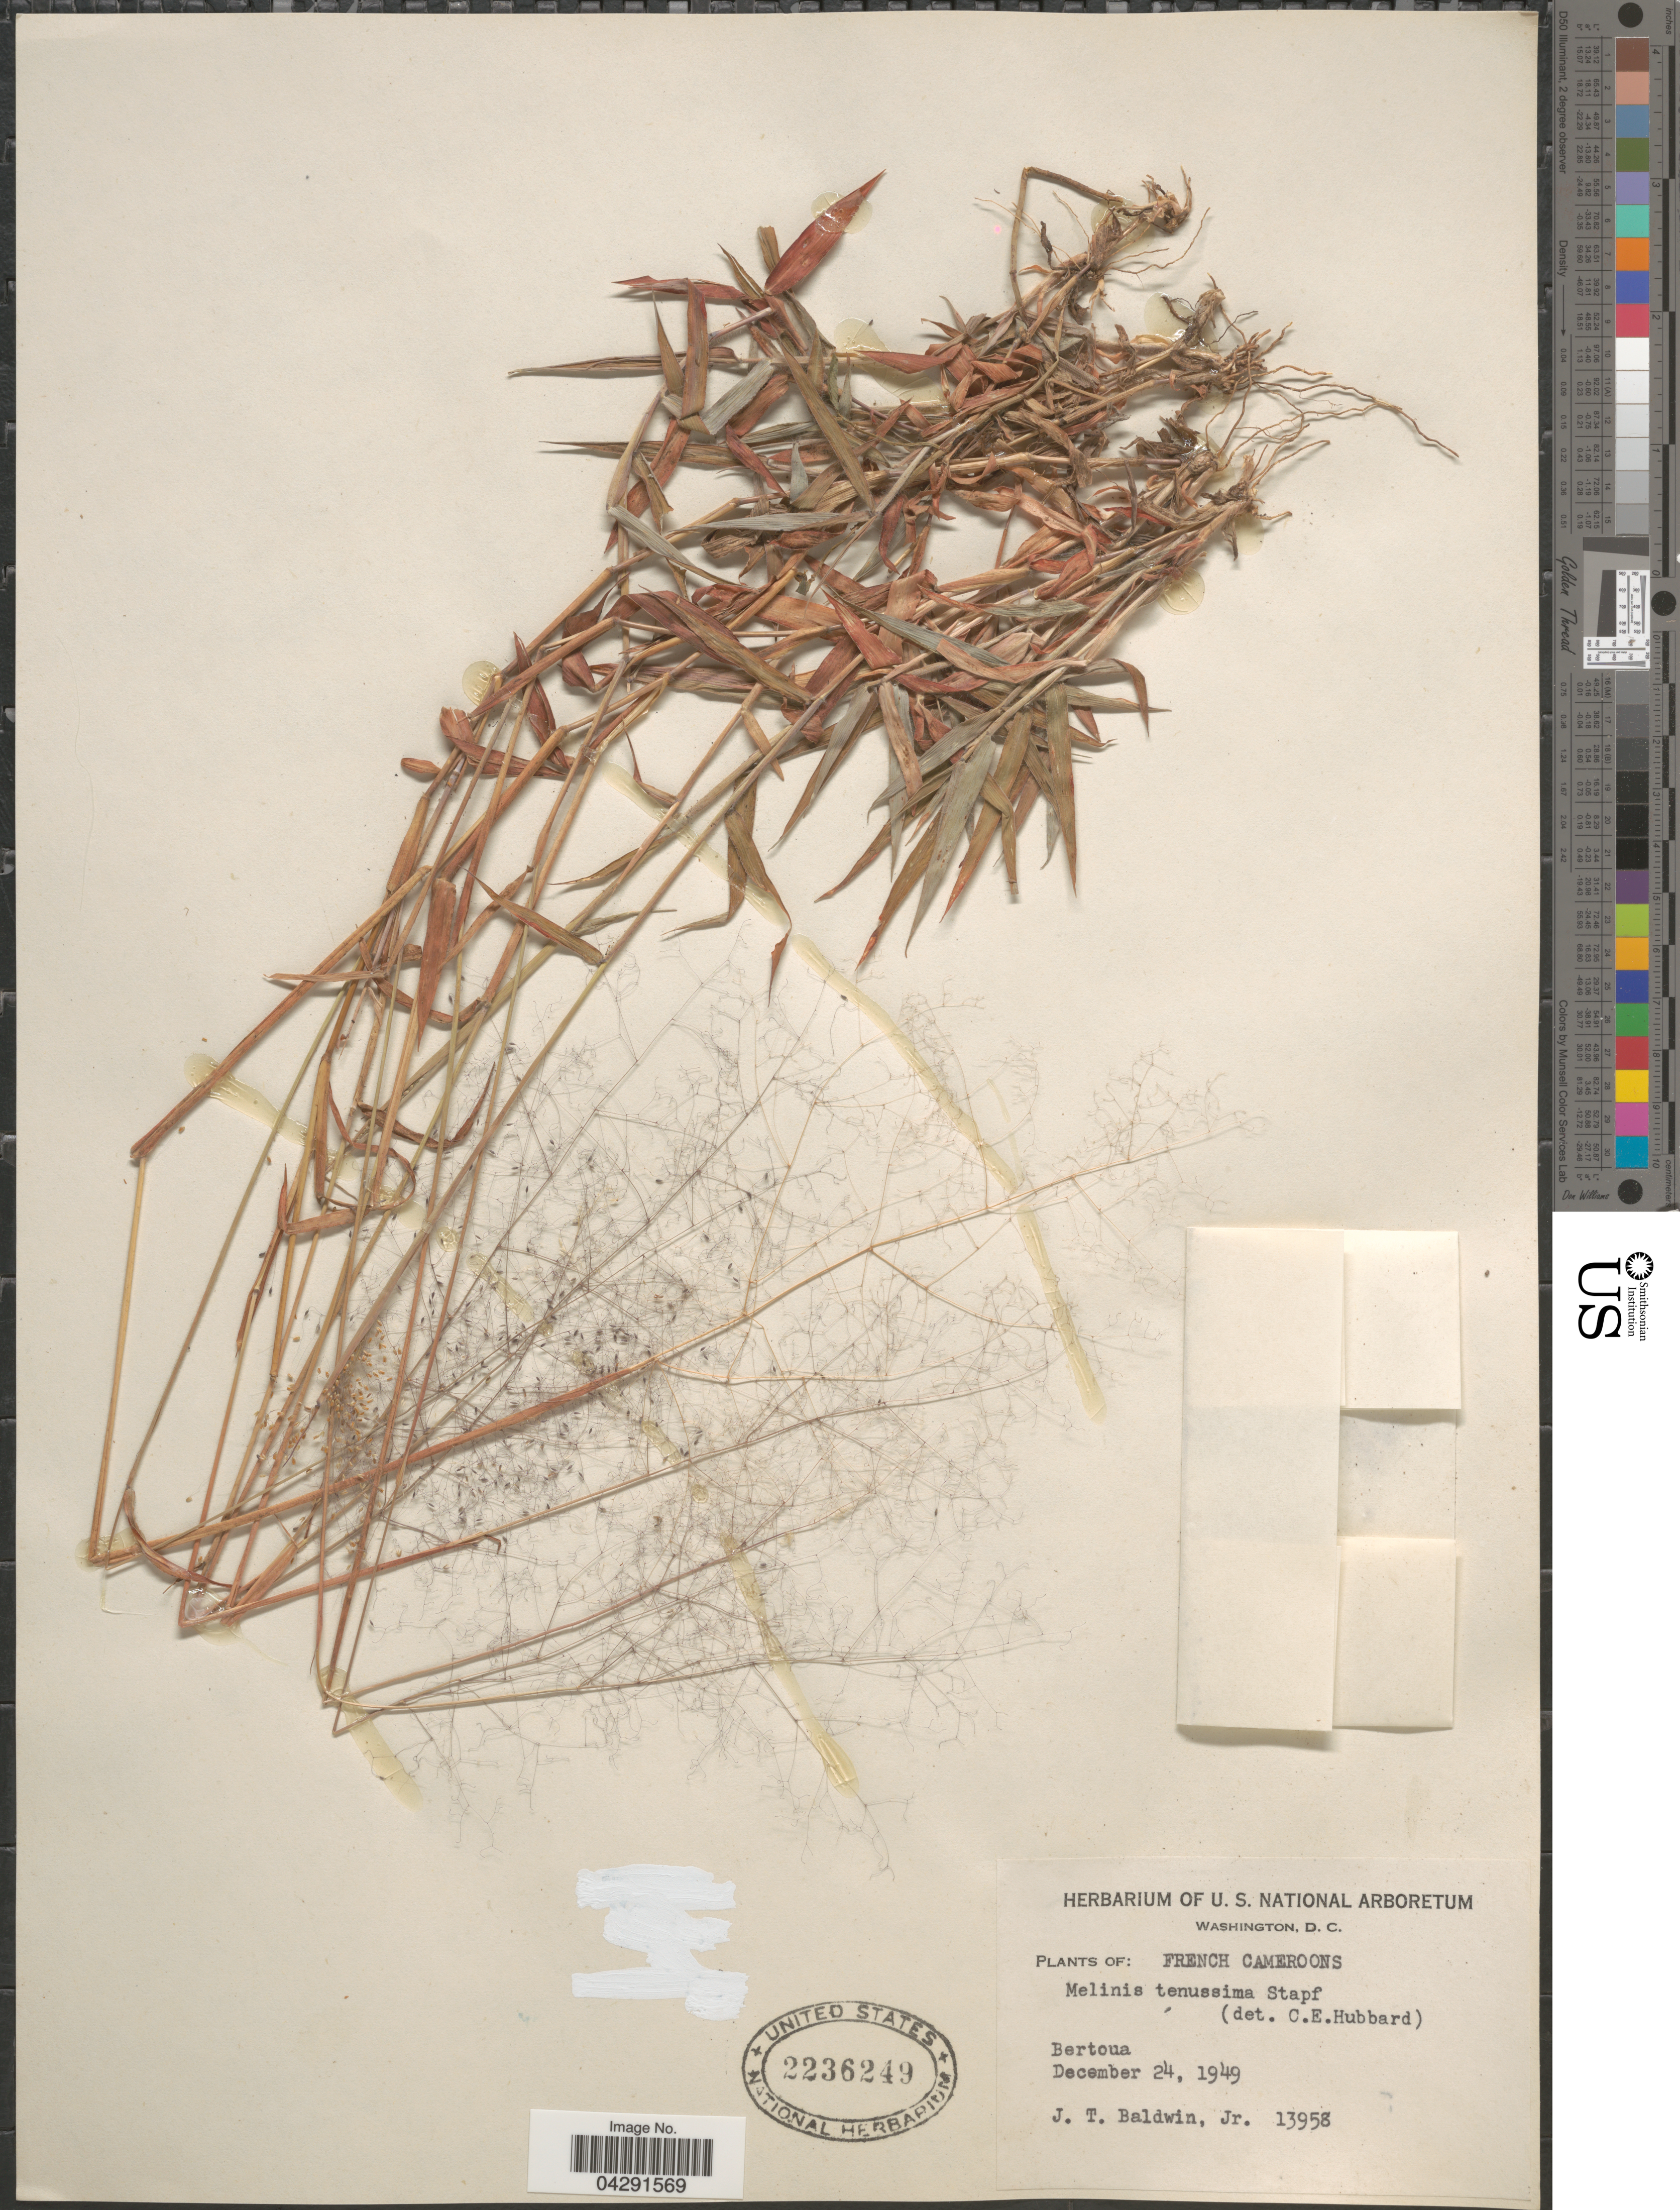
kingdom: Plantae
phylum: Tracheophyta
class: Liliopsida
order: Poales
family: Poaceae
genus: Melinis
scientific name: Melinis tenuissima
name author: Stapf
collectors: J. T. Baldwin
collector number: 13958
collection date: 1949-12-24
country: Cameroon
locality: French Camerons. Bertoua.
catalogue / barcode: US 2236249